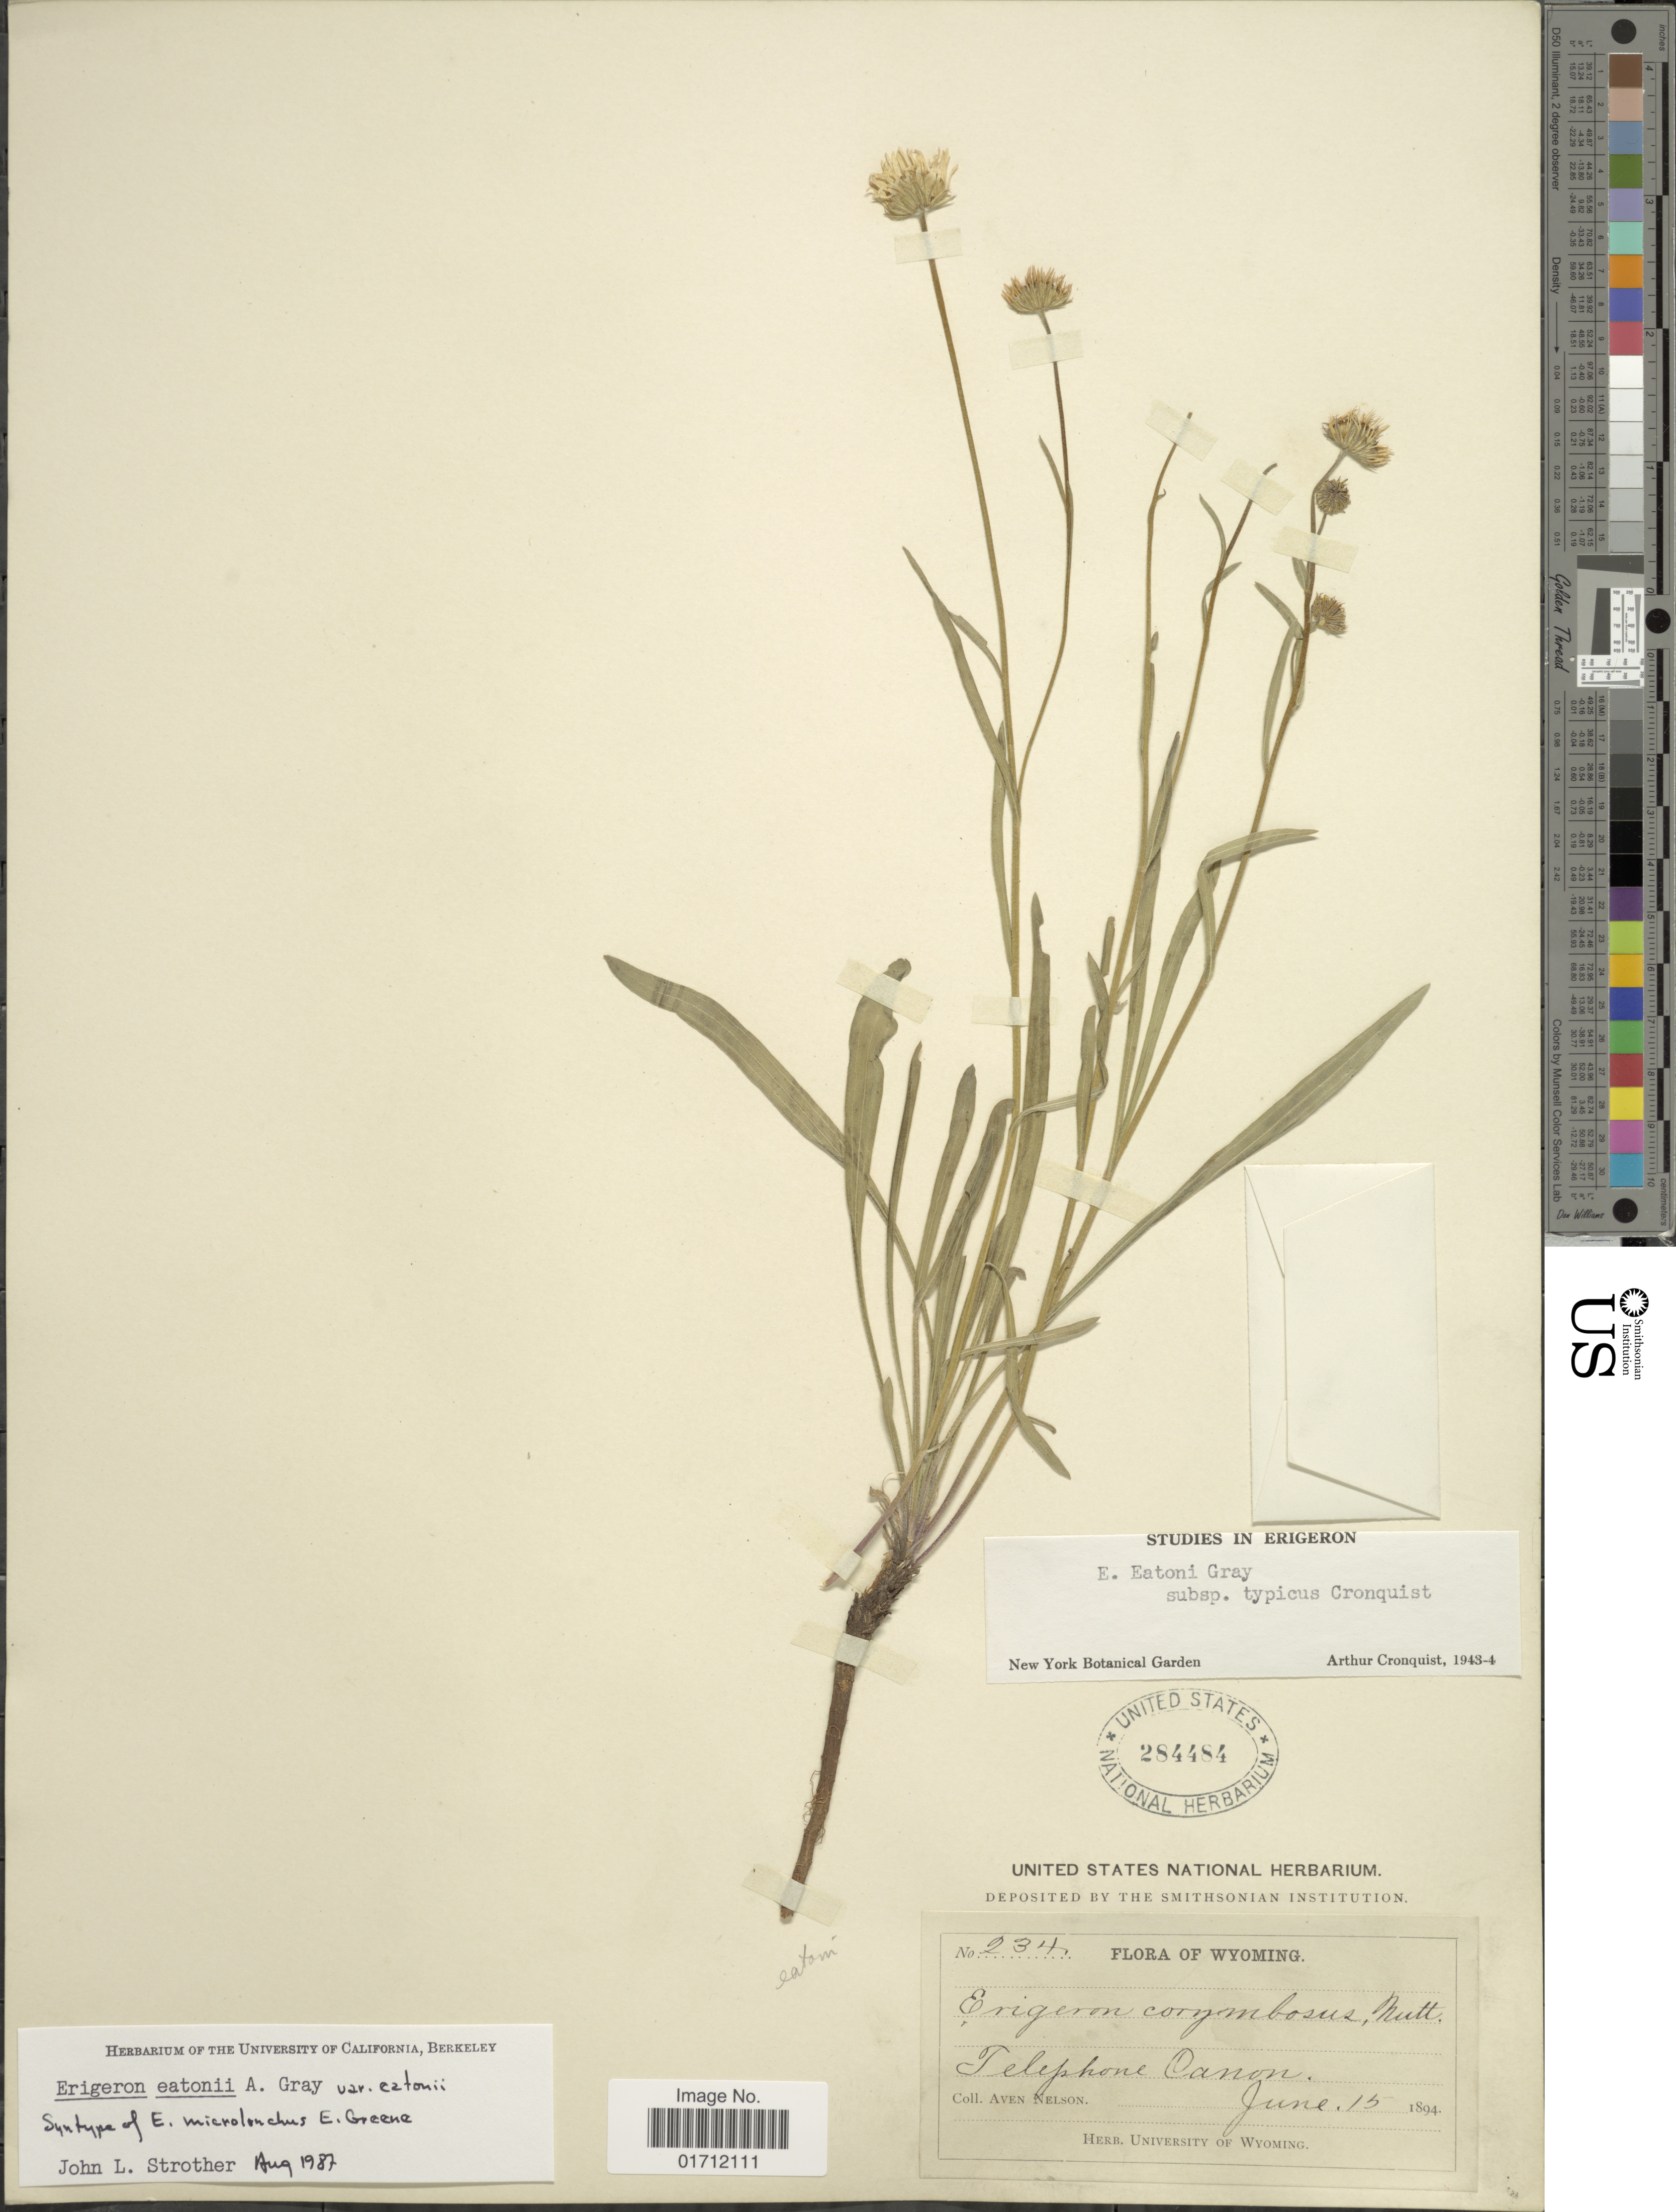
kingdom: Plantae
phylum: Tracheophyta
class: Magnoliopsida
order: Asterales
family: Asteraceae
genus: Erigeron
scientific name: Erigeron eatonii var. eatonii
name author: A. Gray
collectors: A. Nelson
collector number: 234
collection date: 1894-06-15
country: United States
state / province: Wyoming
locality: Telephone Canon.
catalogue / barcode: US 284484